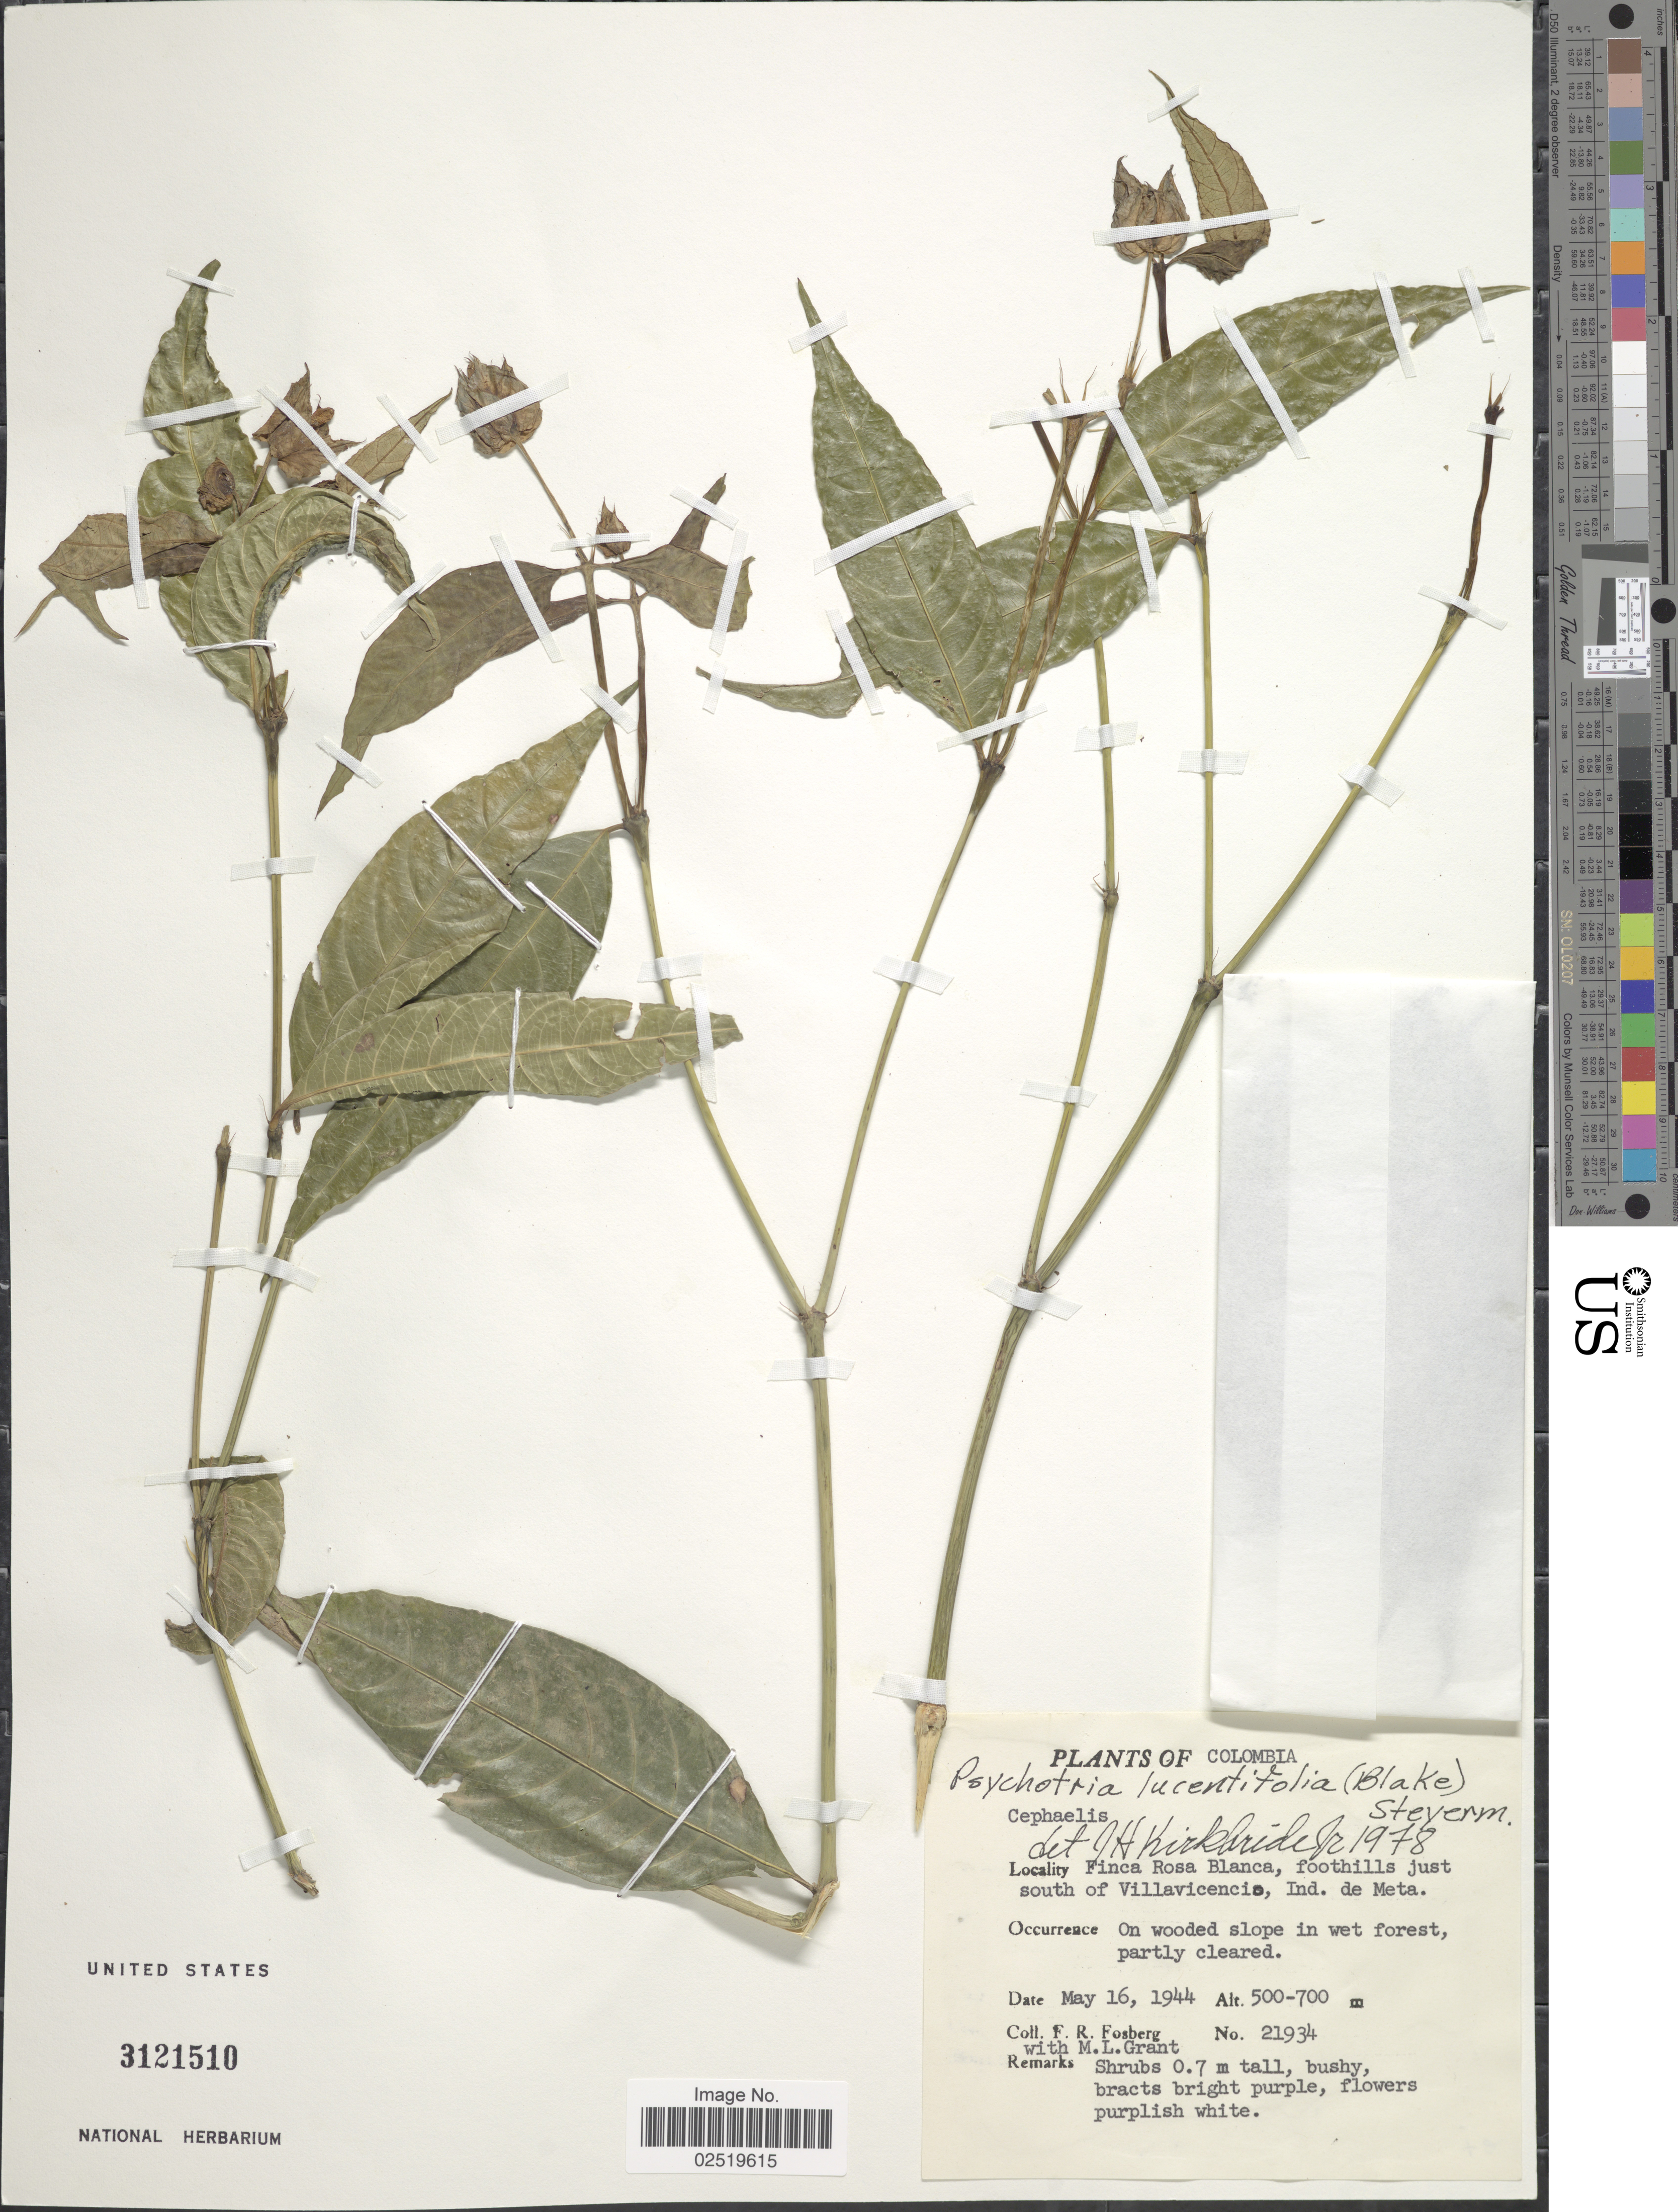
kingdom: Plantae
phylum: Tracheophyta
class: Magnoliopsida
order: Gentianales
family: Rubiaceae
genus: Psychotria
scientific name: Psychotria lucentifolia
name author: (S.F. Blake) Steyerm.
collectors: F. R. Fosberg & M. L. Grant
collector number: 21934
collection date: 1944-05-16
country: Colombia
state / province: Meta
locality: Finca Rosa Blanca, foothills just south of Villavicencio, Ind. de Meta, on wooded slope in wet forest.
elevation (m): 500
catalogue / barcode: US 3121510